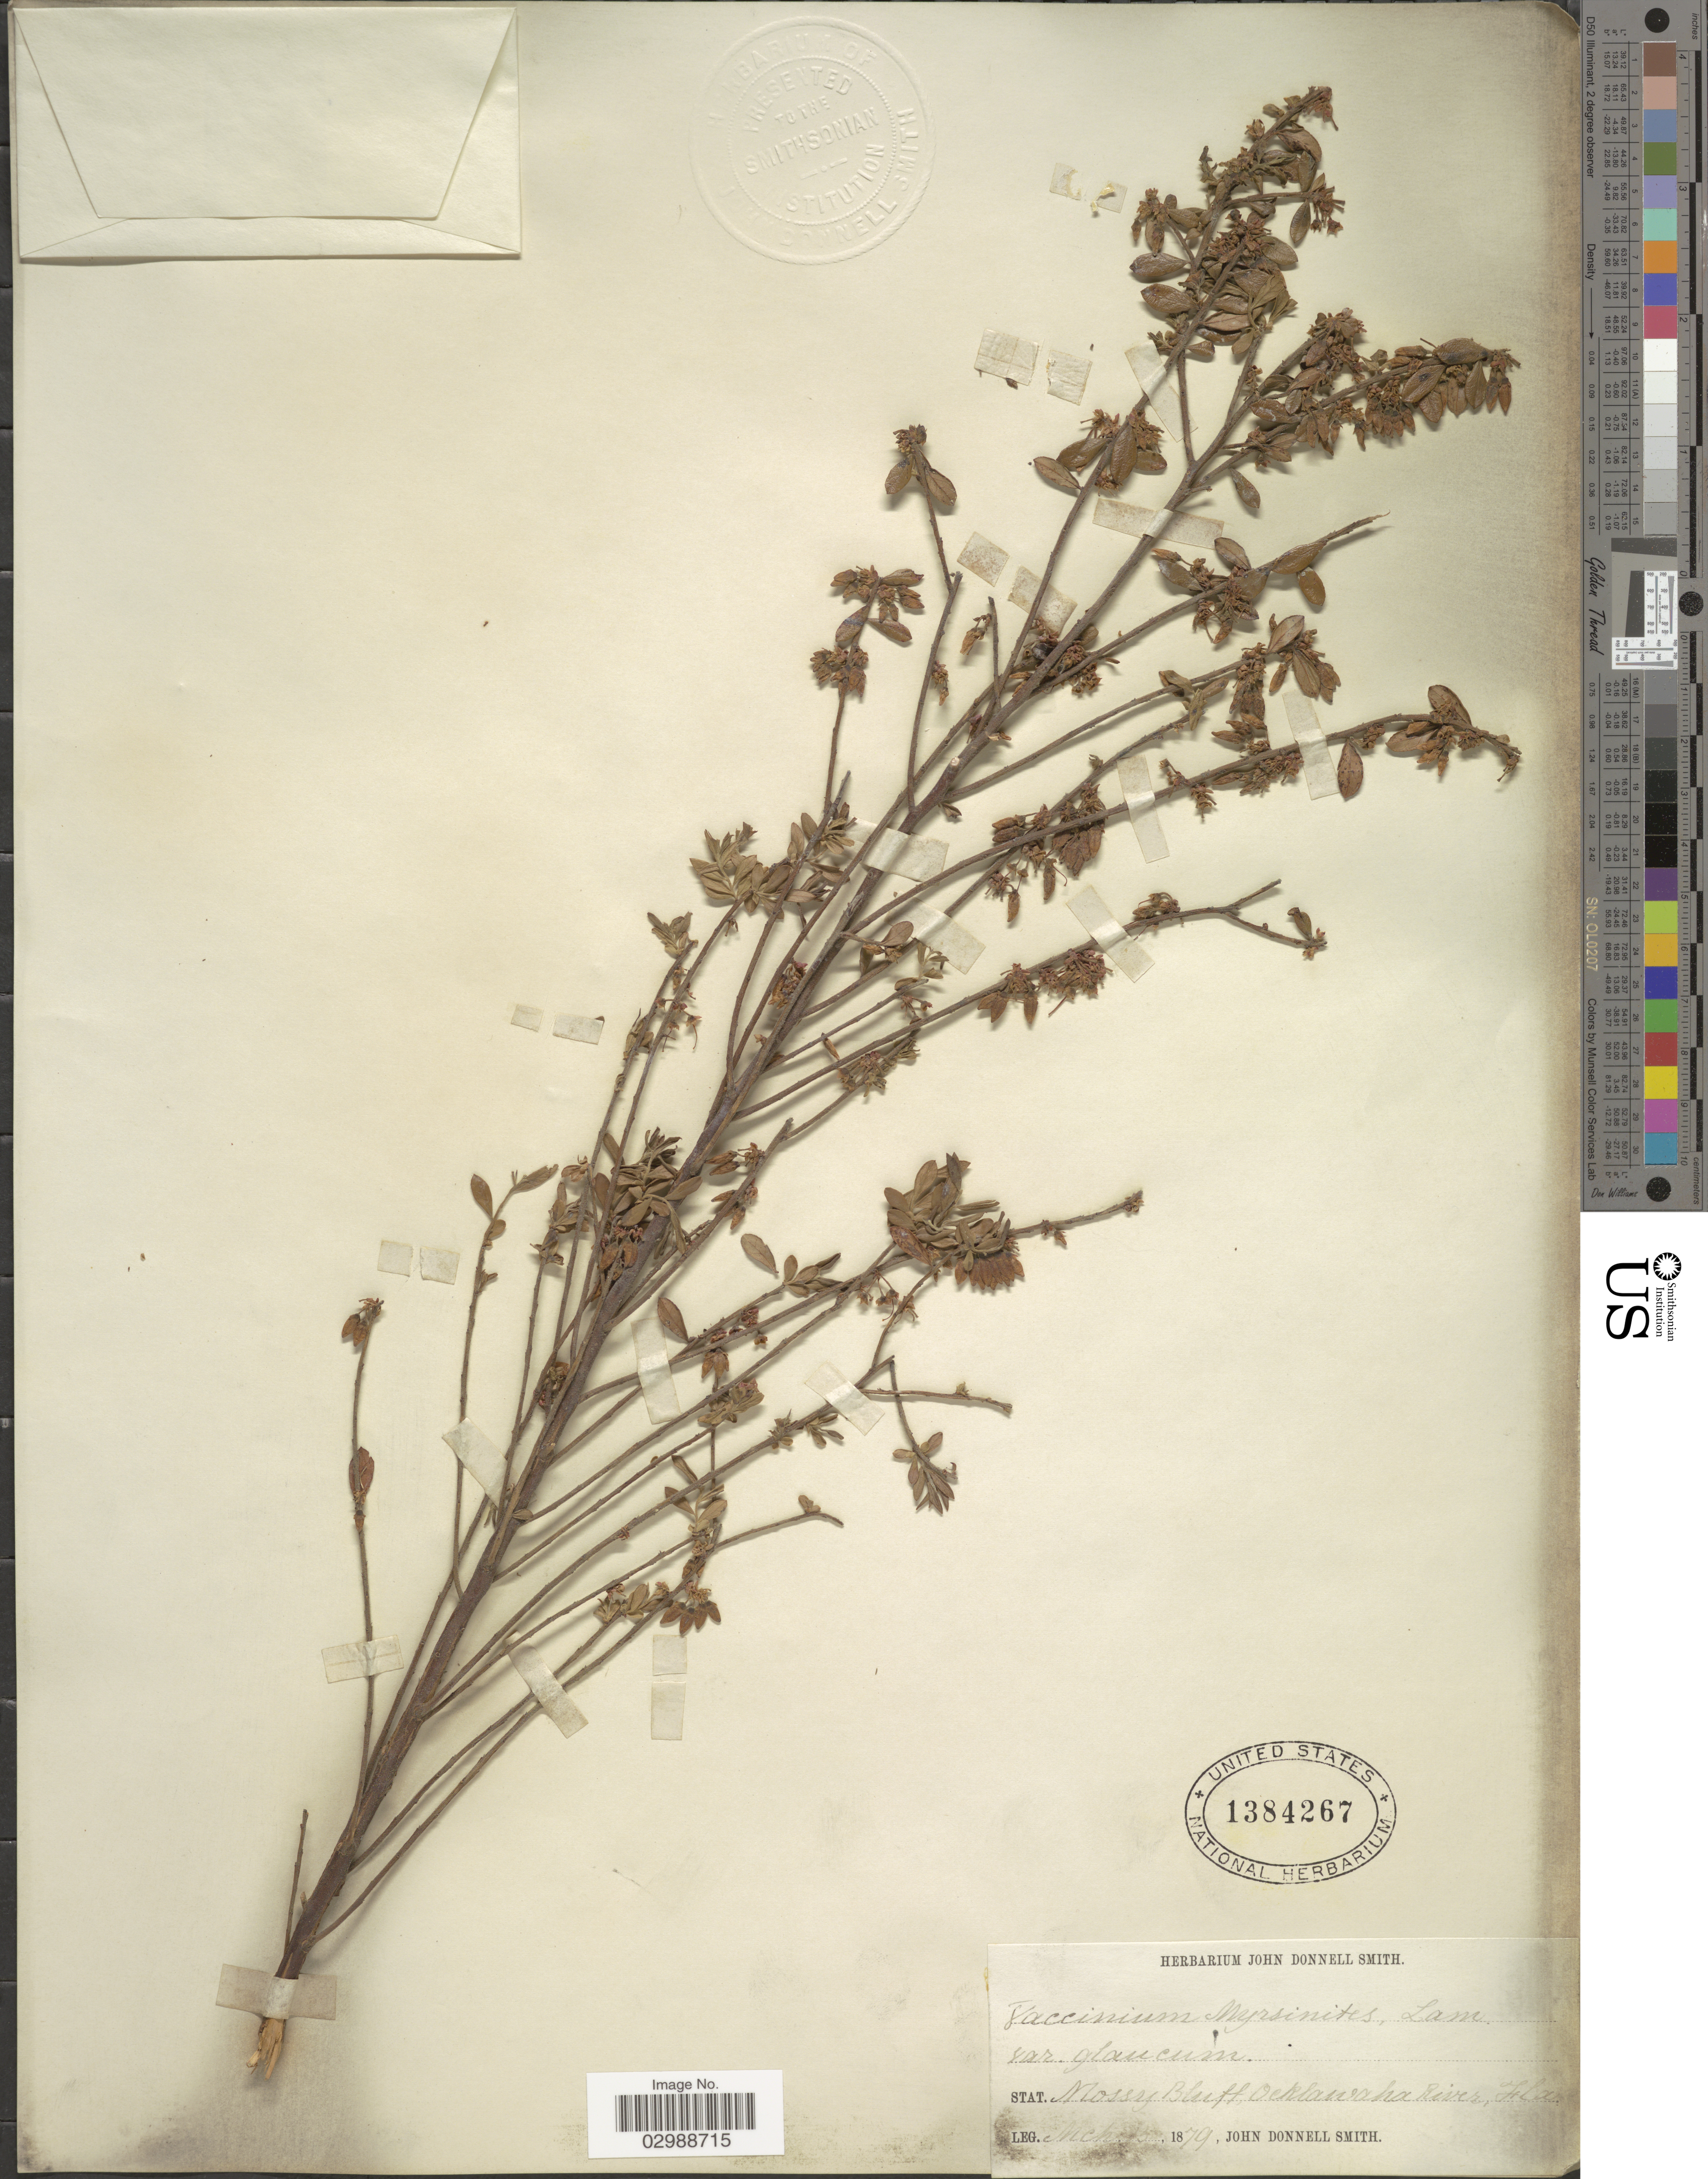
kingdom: Plantae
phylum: Tracheophyta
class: Magnoliopsida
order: Ericales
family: Ericaceae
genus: Vaccinium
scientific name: Vaccinium myrsinites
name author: Lam.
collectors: J. Donnell Smith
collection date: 1879-03-05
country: United States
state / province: Florida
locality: Stat. Mossy Bluff Ocklawaha River, Fla.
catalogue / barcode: US 1384267